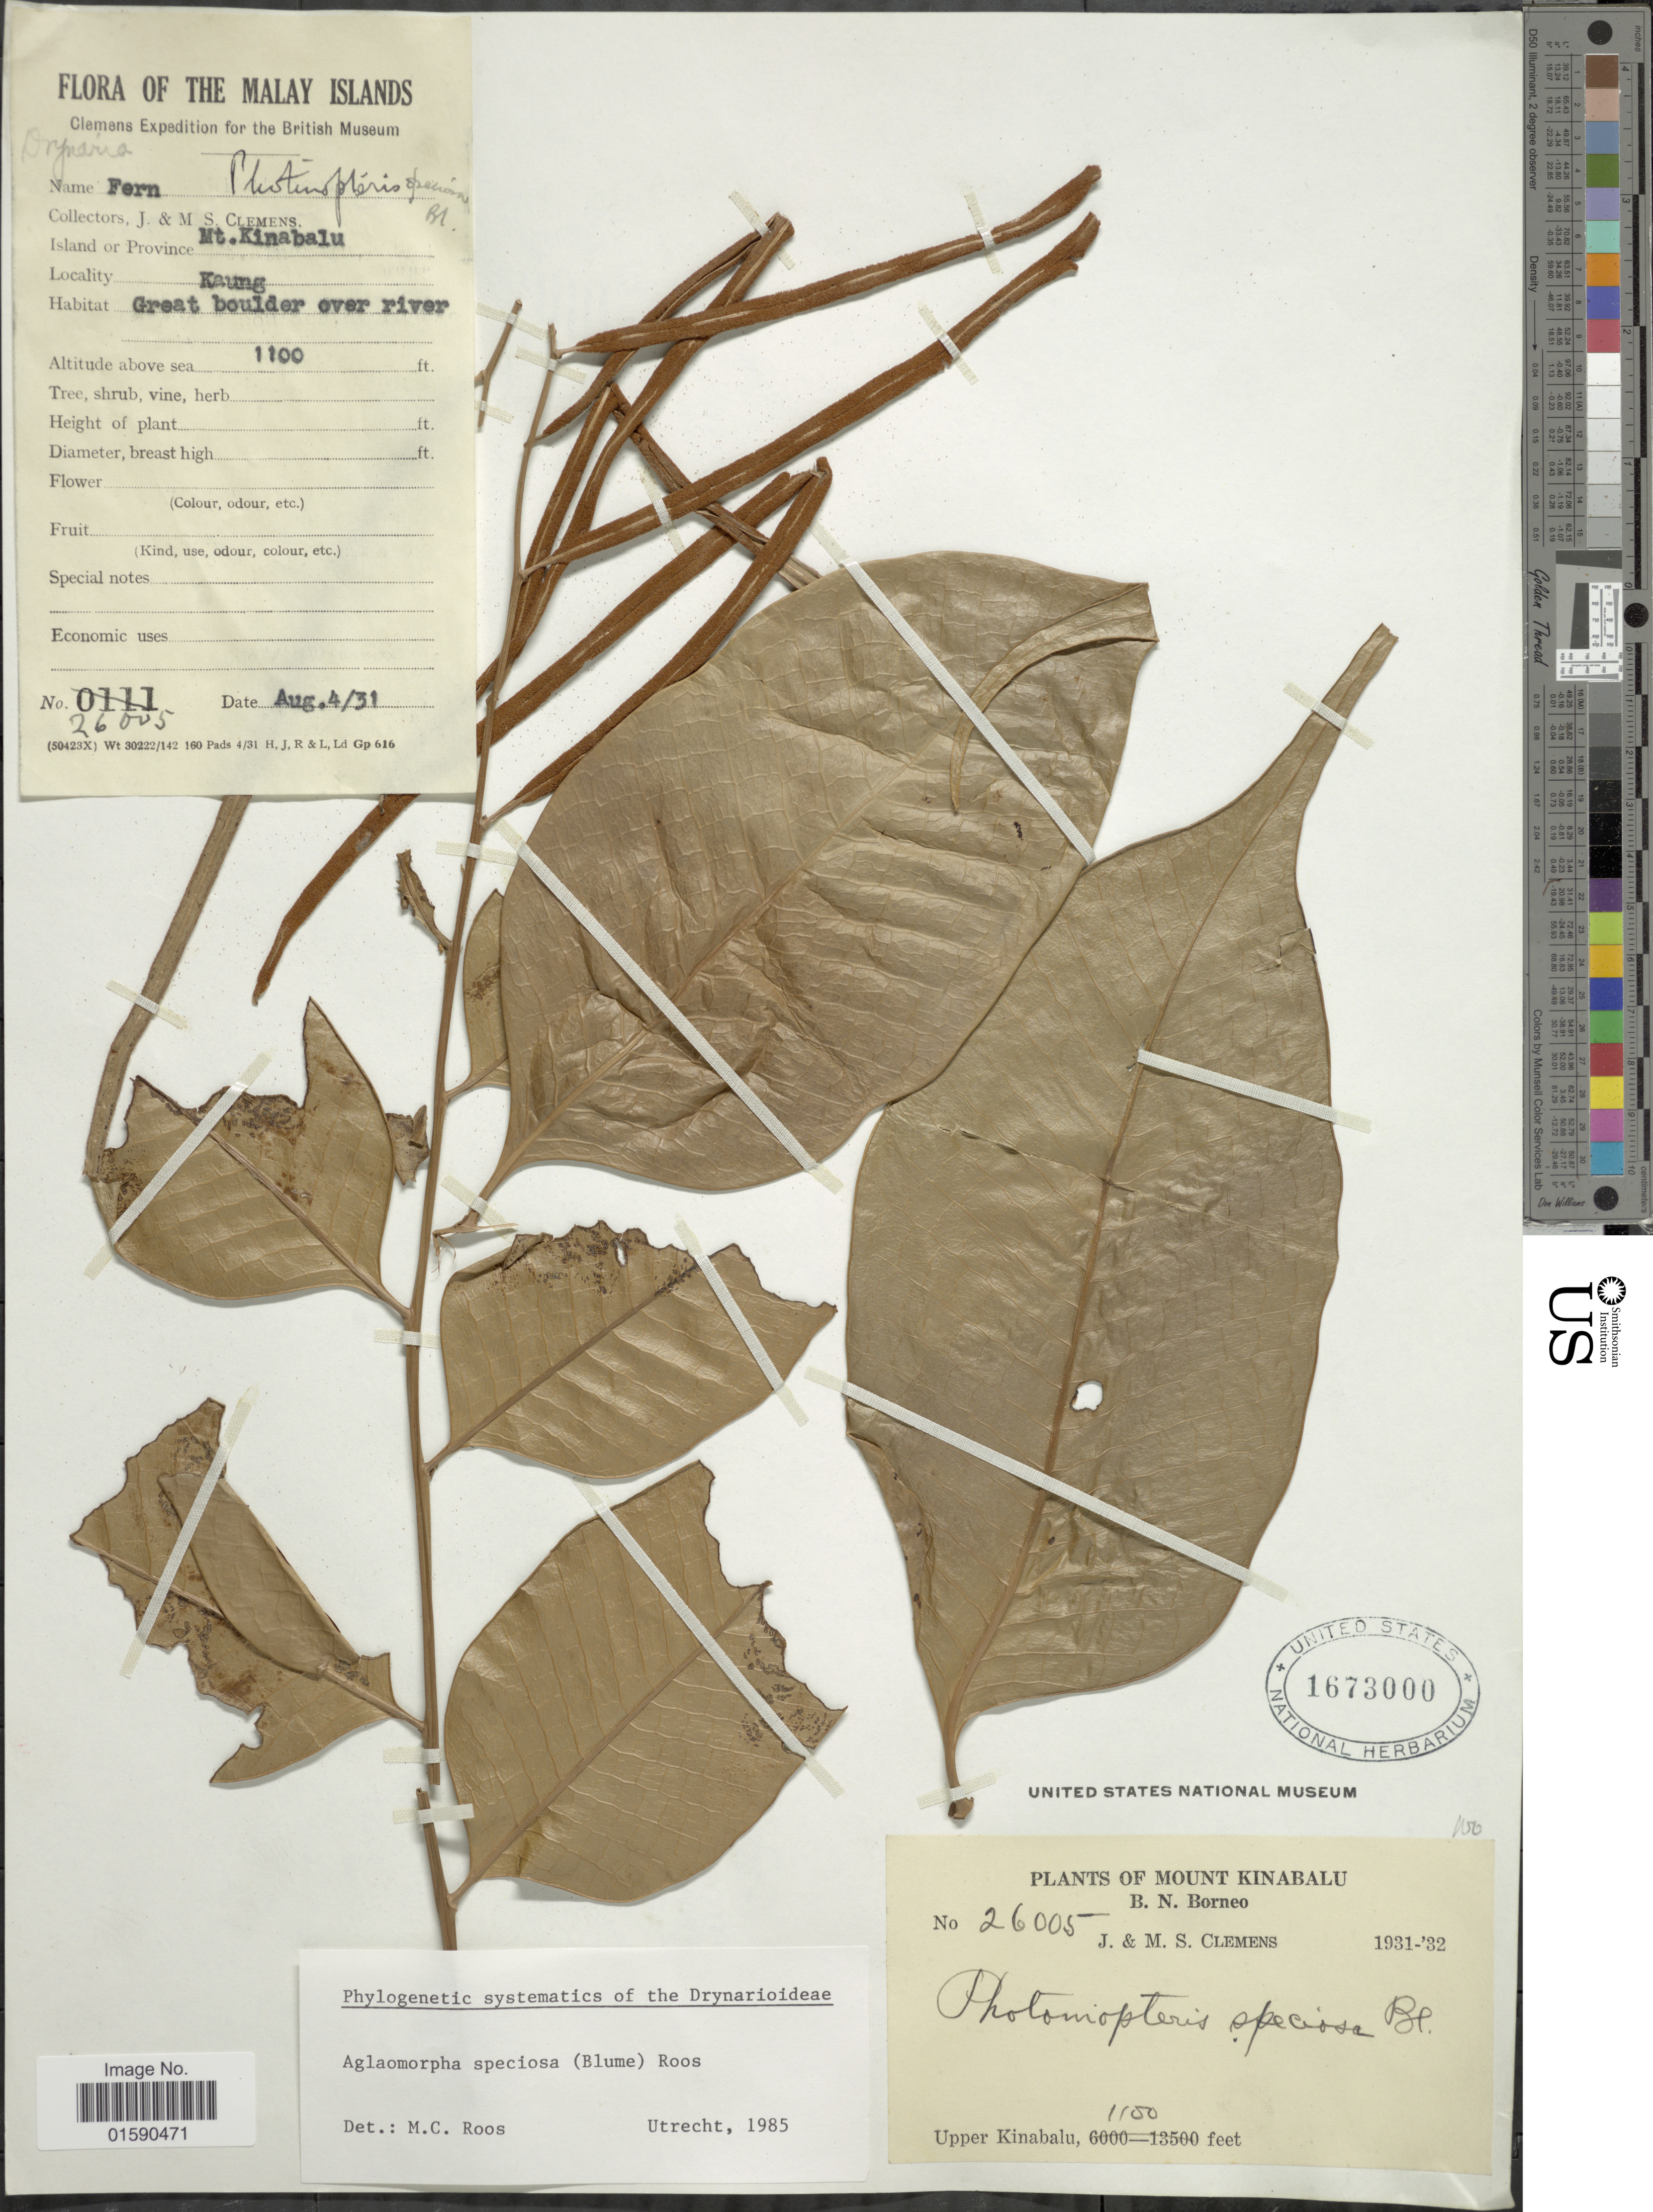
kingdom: Plantae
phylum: Tracheophyta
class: Polypodiopsida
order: Polypodiales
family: Polypodiaceae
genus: Aglaomorpha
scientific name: Aglaomorpha speciosa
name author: (Blume) M.C. Roos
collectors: J. Clemens & M. S. Clemens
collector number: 26005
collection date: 1931/1932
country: Malaysia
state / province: Sabah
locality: Mount Kinabalu, B. N. Borneo, Upper Kinabalu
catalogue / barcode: US 1673000